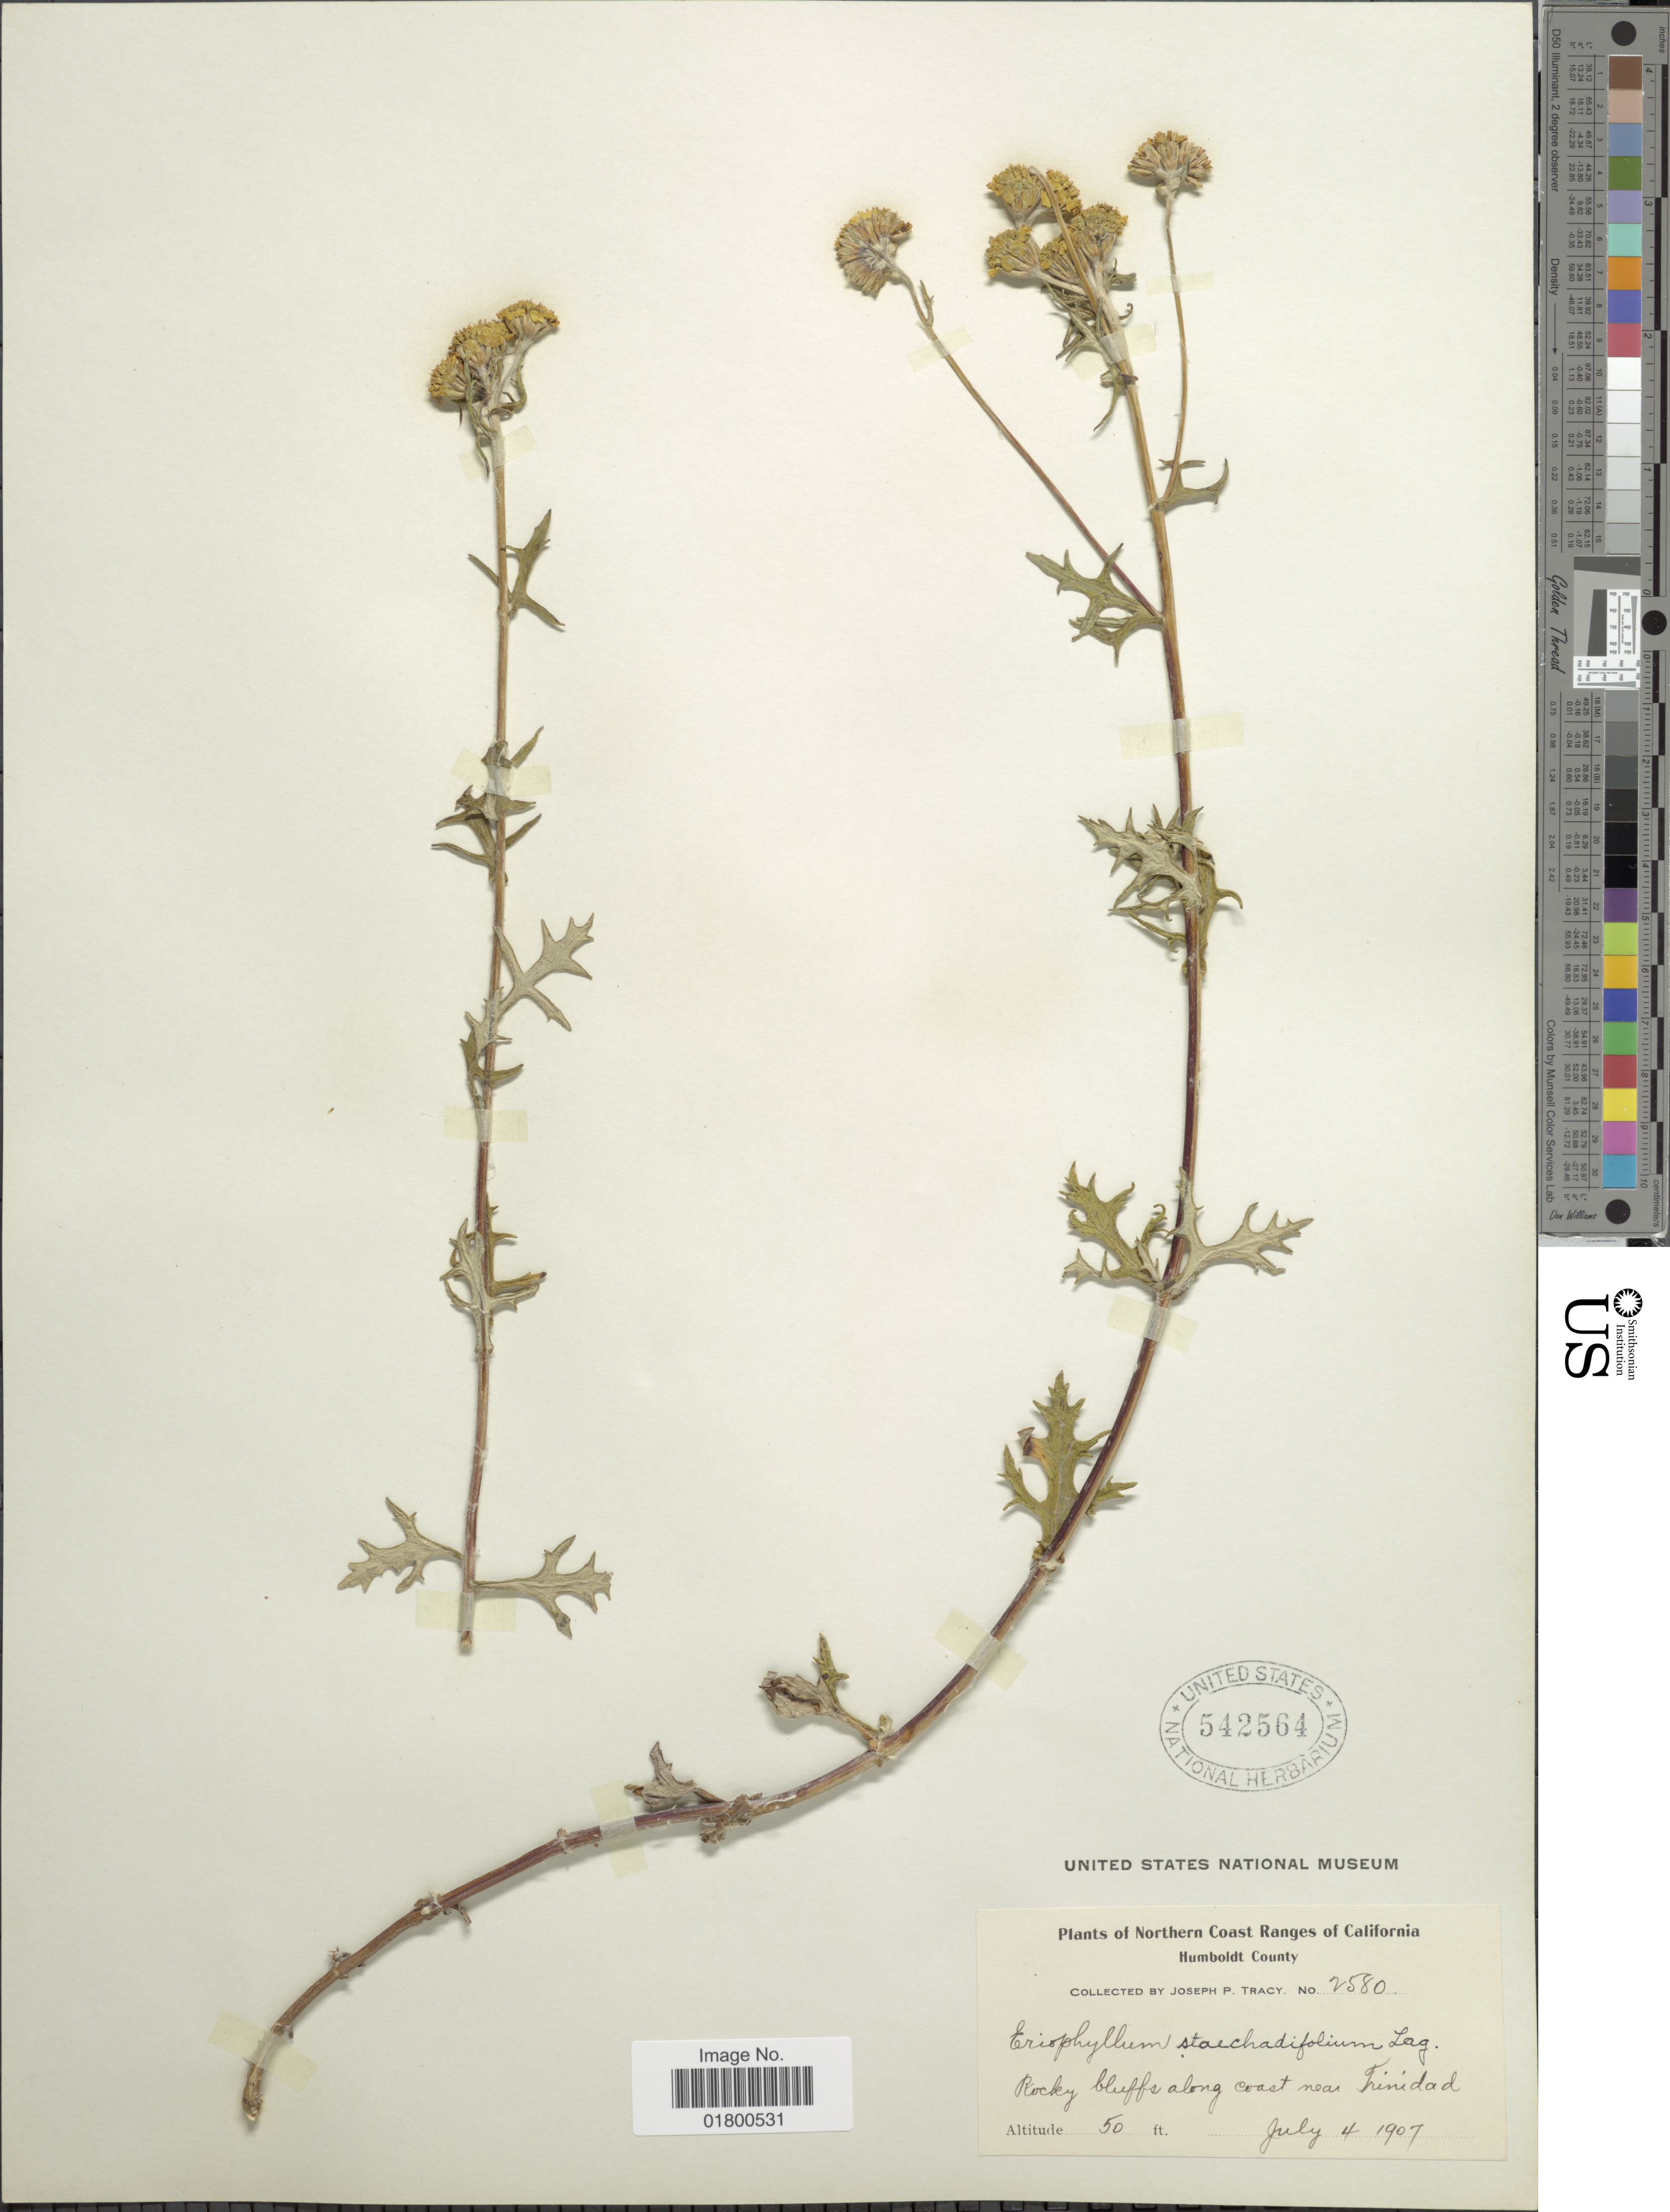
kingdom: Plantae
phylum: Tracheophyta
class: Magnoliopsida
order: Asterales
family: Asteraceae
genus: Eriophyllum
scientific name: Eriophyllum staechadifolium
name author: Lag.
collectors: J. Tracy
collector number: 2580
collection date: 1907-07-04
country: United States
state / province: California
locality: Northern Coast Ranges of California, Humboldt, Rocky bluffs along coast near Trinidad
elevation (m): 15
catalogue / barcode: US 542564